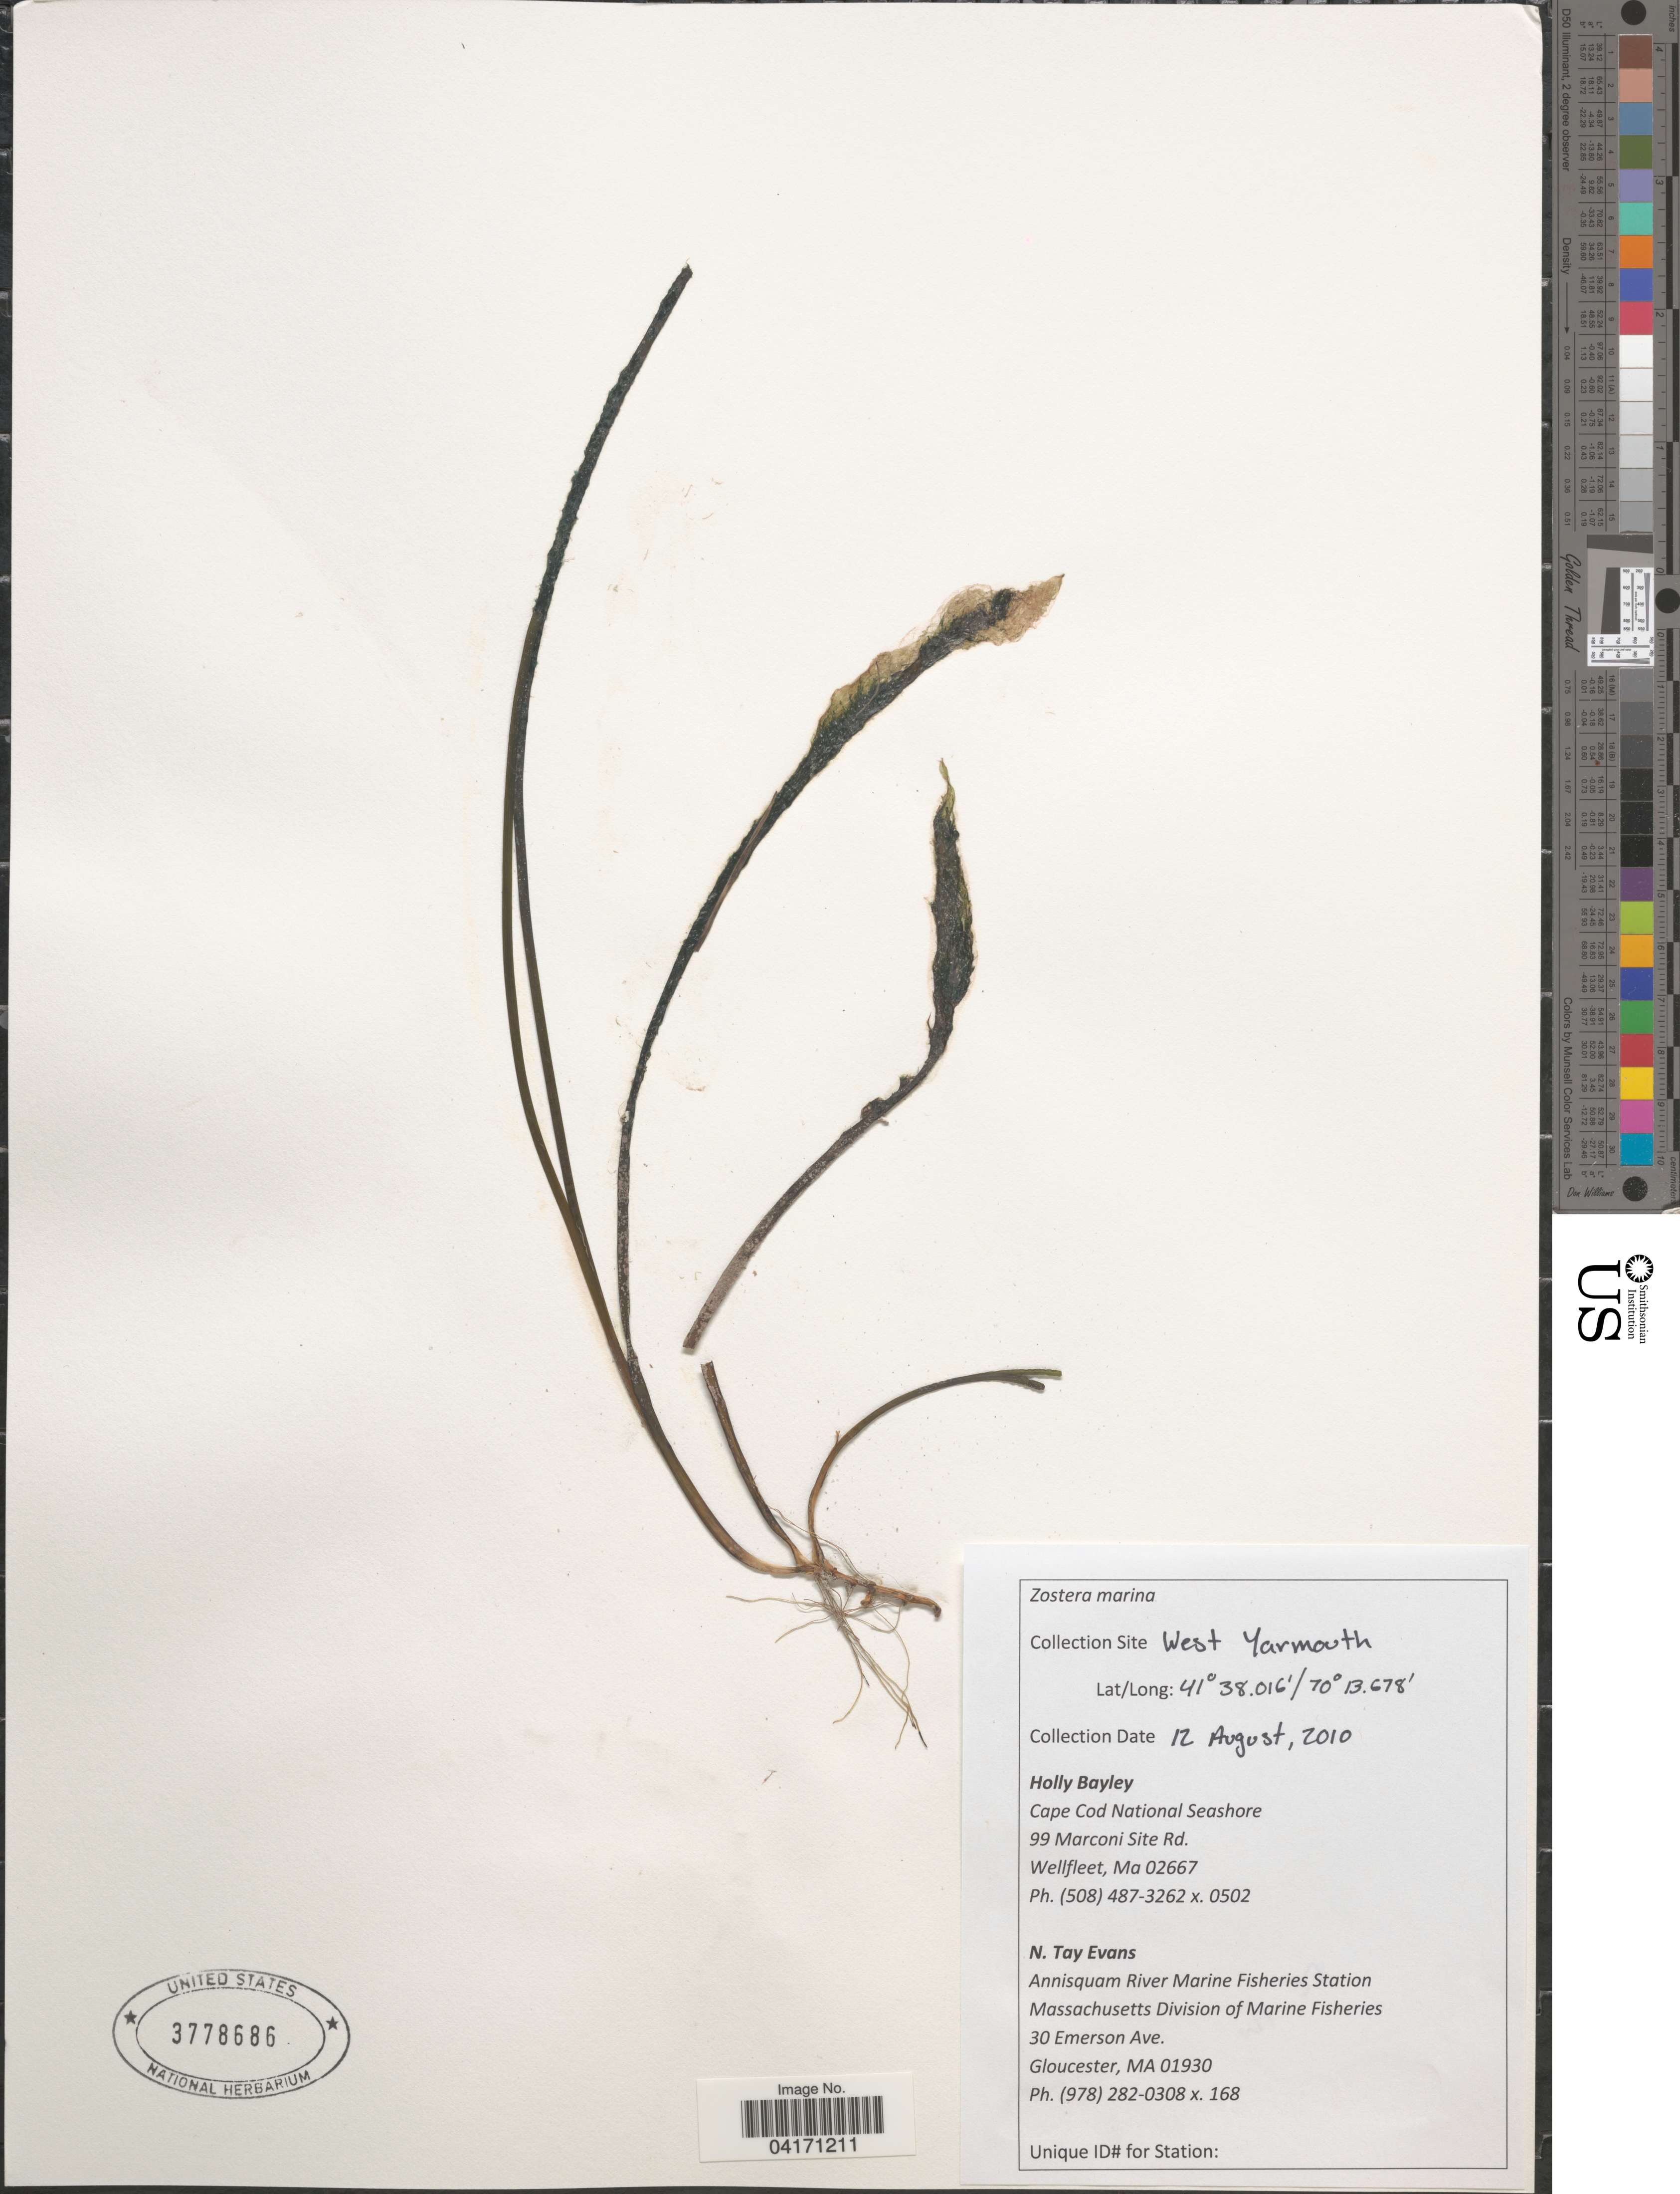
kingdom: Plantae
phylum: Tracheophyta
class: Liliopsida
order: Alismatales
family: Zosteraceae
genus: Zostera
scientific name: Zostera marina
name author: L.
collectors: H. Bayley & N. Evans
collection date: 2010-08-12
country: United States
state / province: Massachusetts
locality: West Yarmouth.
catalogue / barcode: US 3778686